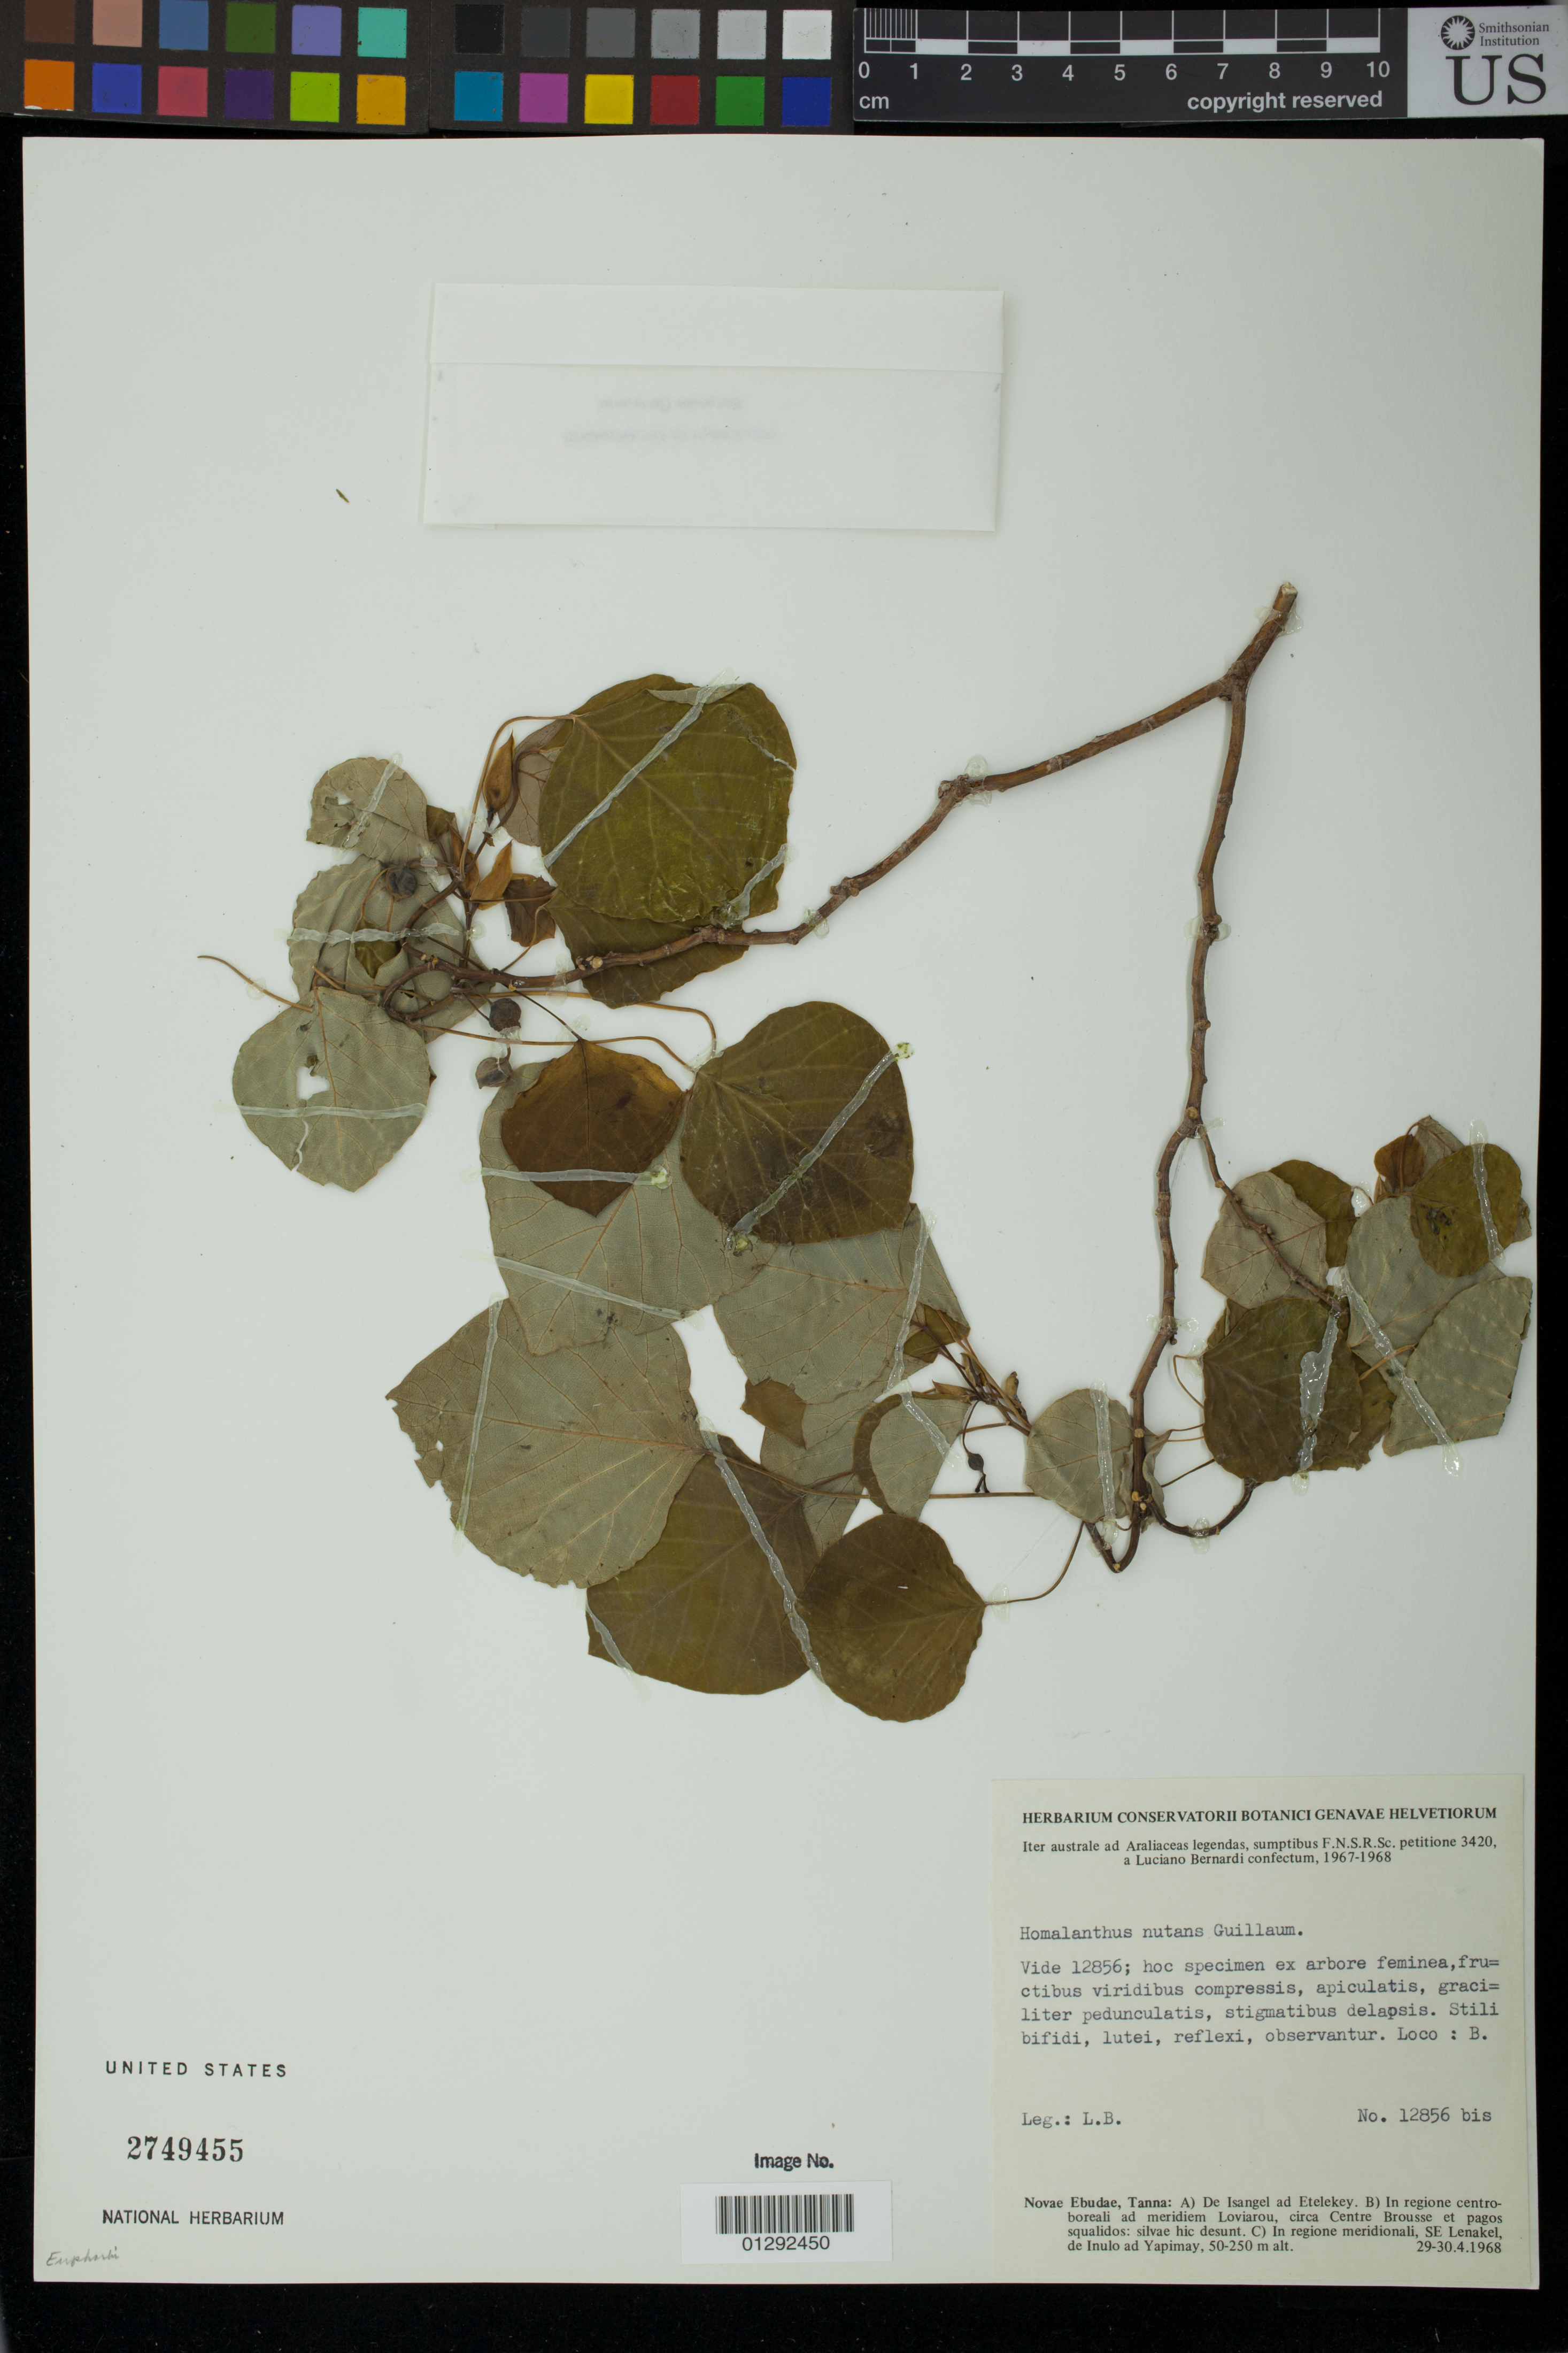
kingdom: Plantae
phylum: Tracheophyta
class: Magnoliopsida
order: Malpighiales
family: Euphorbiaceae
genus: Homalanthus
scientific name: Homalanthus nutans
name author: (G. Forst.) Guill.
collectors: L. Bernardi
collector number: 12856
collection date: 1968-04-29/1968-04-30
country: Vanuatu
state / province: Tafea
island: Tanna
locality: Novae Ebudae, Tanna: De Isnagel ad Etelekey. In regione centroboreali ad meridiem Loviarou, circa Centre Brousse et pagos squalidos: silvae hic desunt. In regione meridionali, SE Lenakel,de Inulo ad Yapimay.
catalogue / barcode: US 2749455